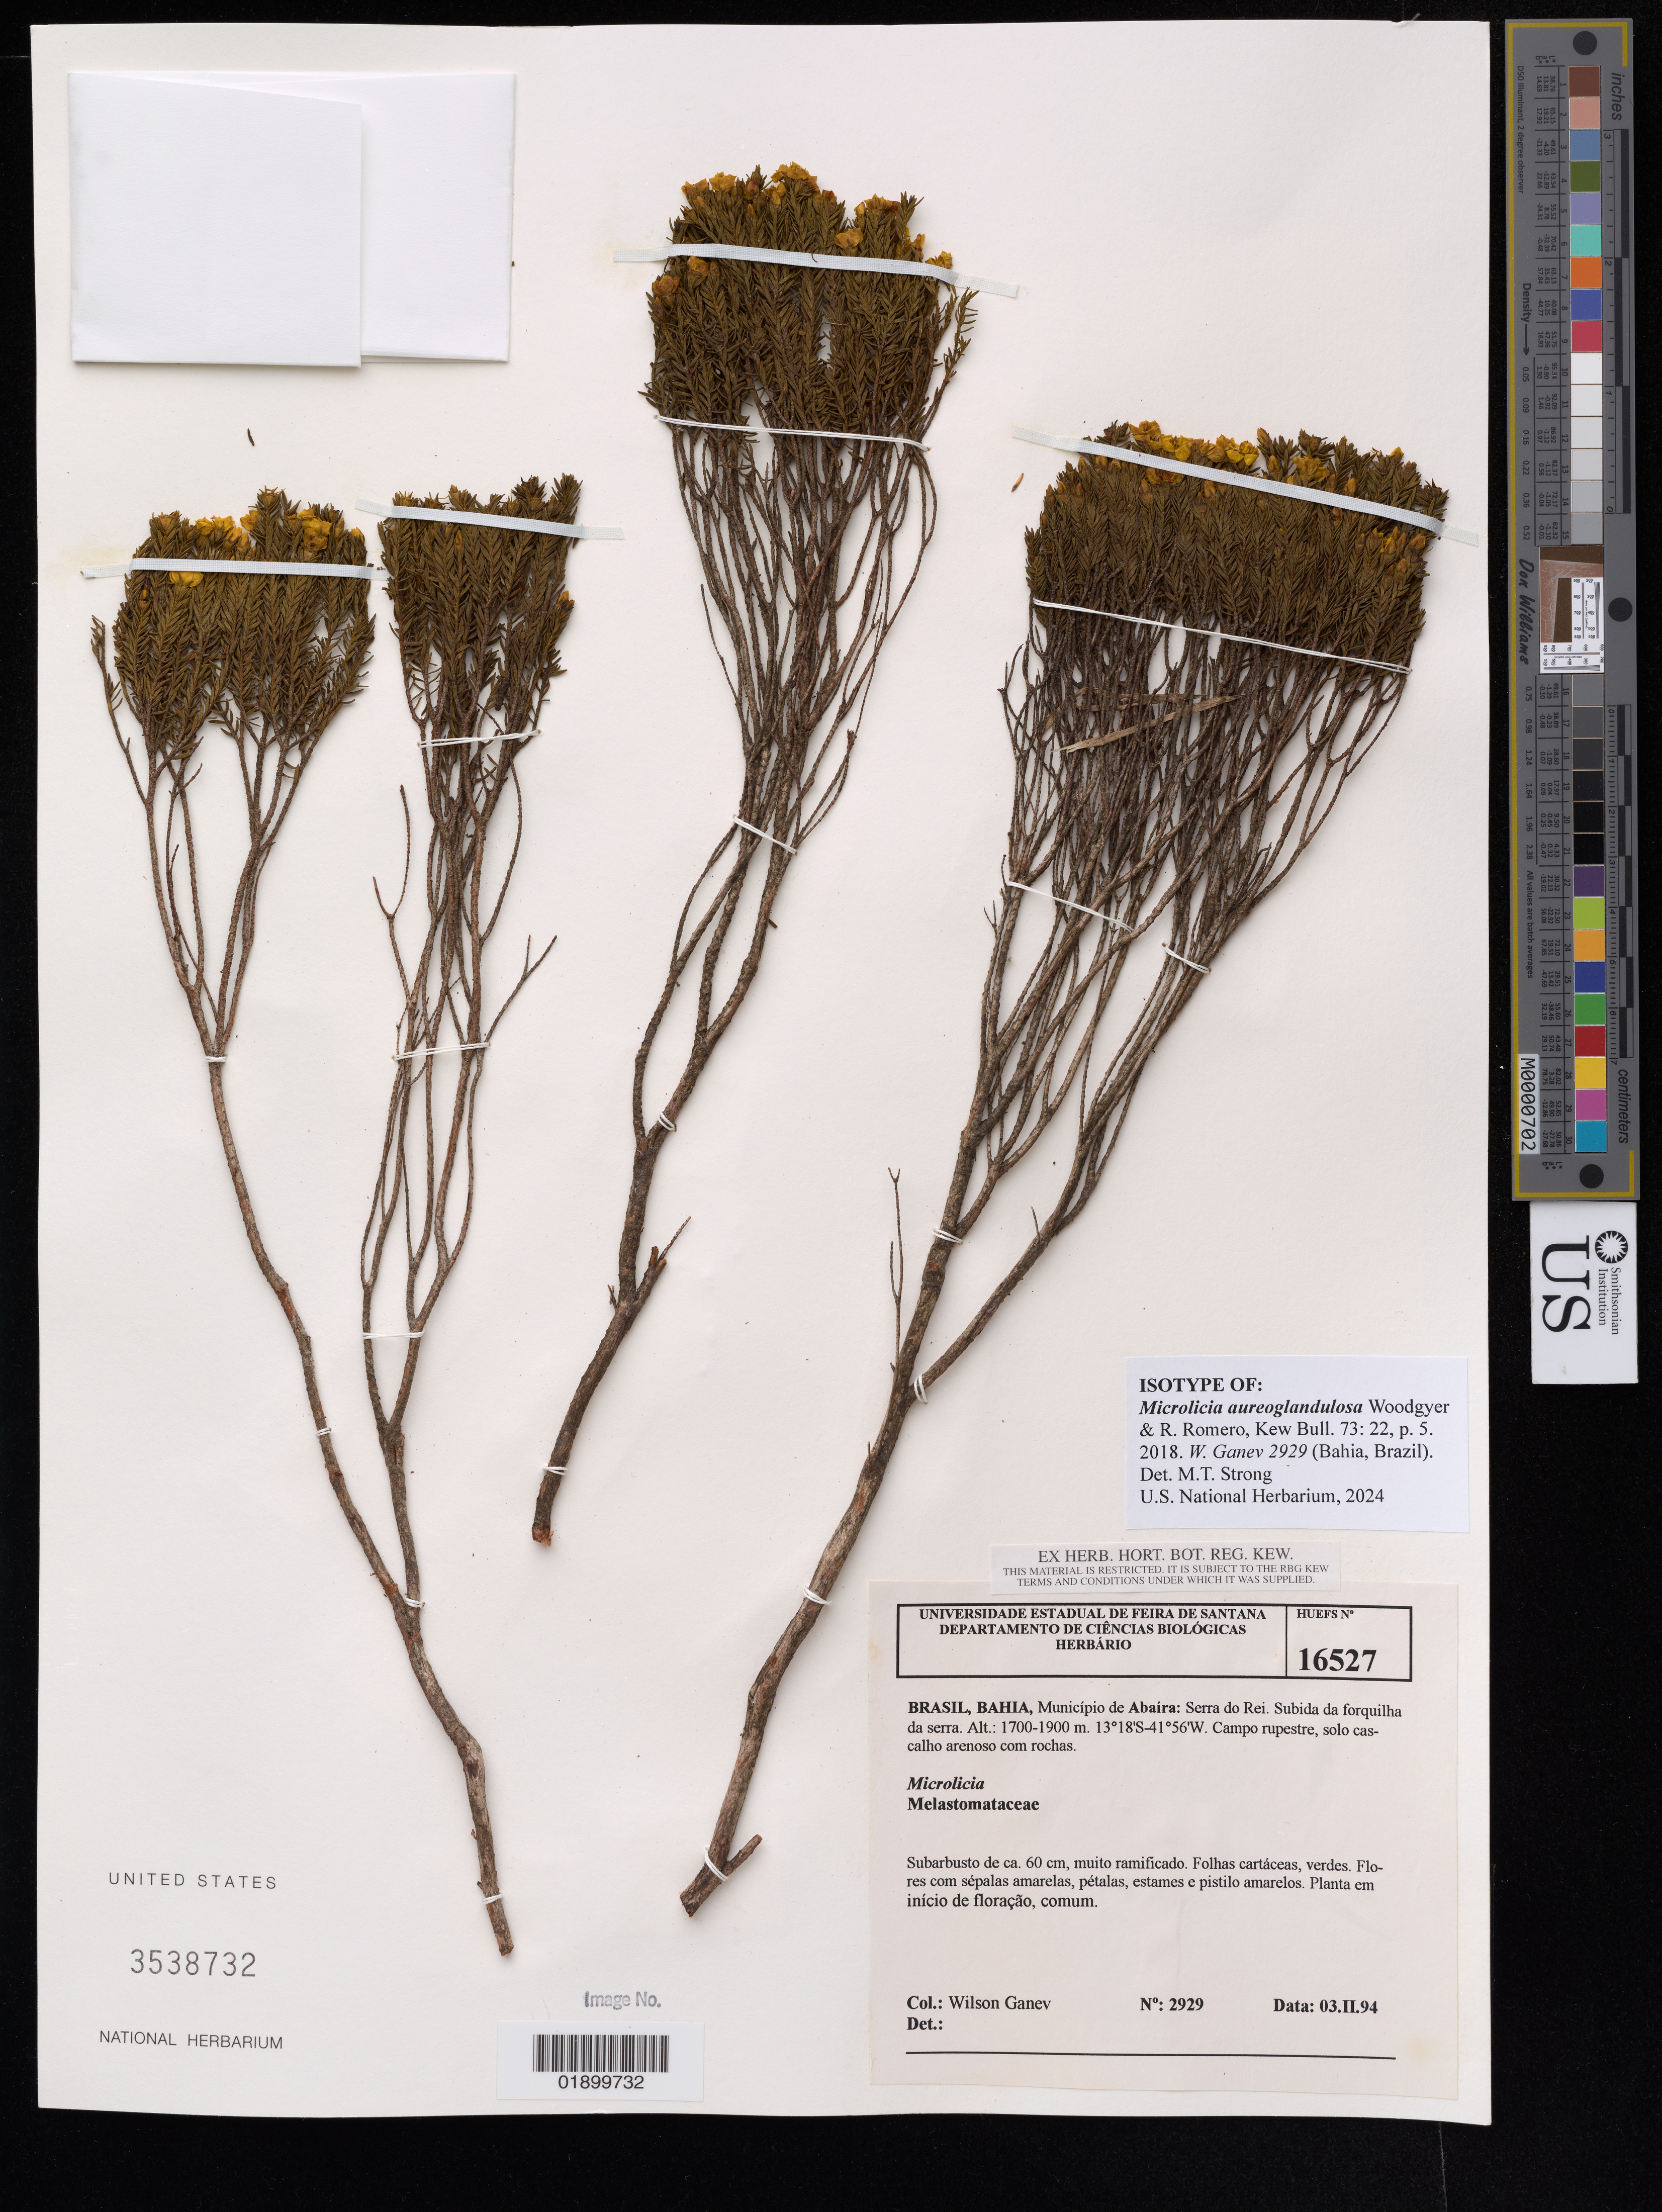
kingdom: Plantae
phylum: Tracheophyta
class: Magnoliopsida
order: Myrtales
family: Melastomataceae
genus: Microlicia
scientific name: Microlicia aureoglandulosa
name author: Woodgyer & R. Romero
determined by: Strong, Mark T., (BOT), Smithsonian Institution - National Museum of Natural History (UNITED STATES)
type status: Isotype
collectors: W. Ganev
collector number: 2929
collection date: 1994-02-03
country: Brazil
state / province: Bahia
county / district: Abaíra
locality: Serra do Rei. Subida da forquilha da serra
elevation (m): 1700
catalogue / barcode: US 3538732